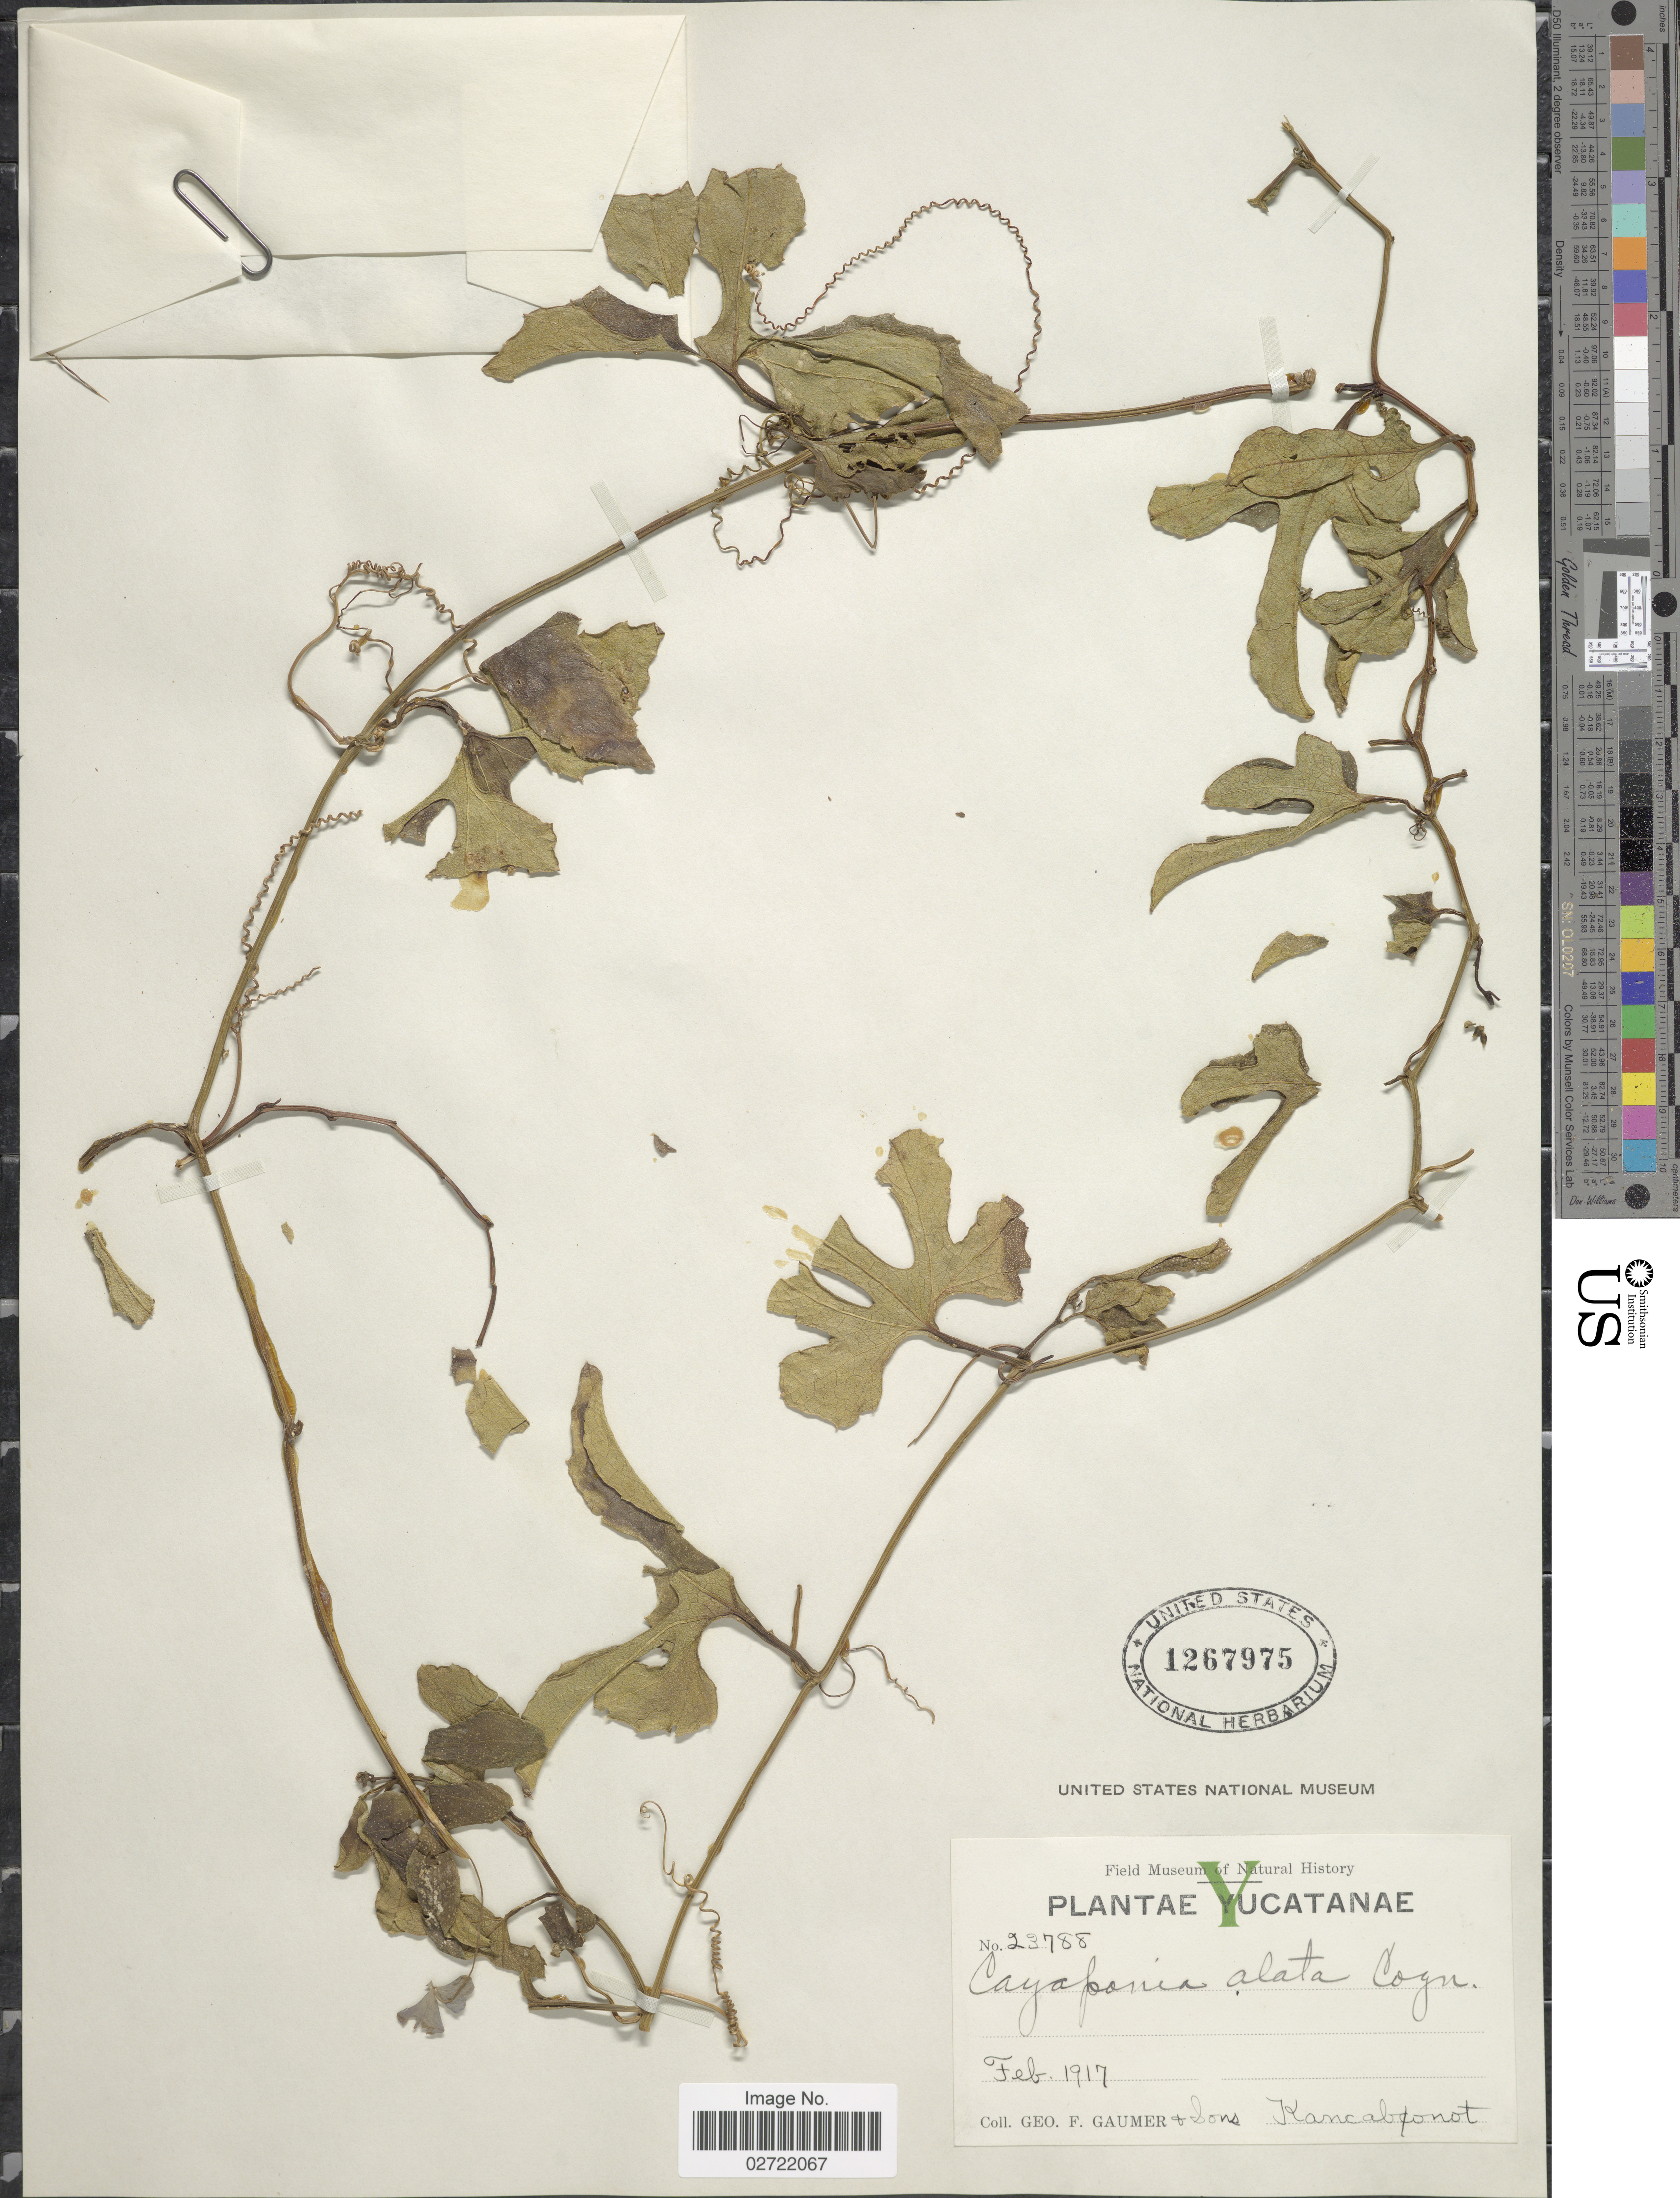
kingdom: Plantae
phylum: Tracheophyta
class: Magnoliopsida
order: Cucurbitales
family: Cucurbitaceae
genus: Cayaponia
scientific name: Cayaponia alata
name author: Cogn.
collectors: G. F. Gaumer & et al.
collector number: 23788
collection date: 1917-02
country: Mexico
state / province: Yucatán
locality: Kancabonot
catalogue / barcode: US 1267975